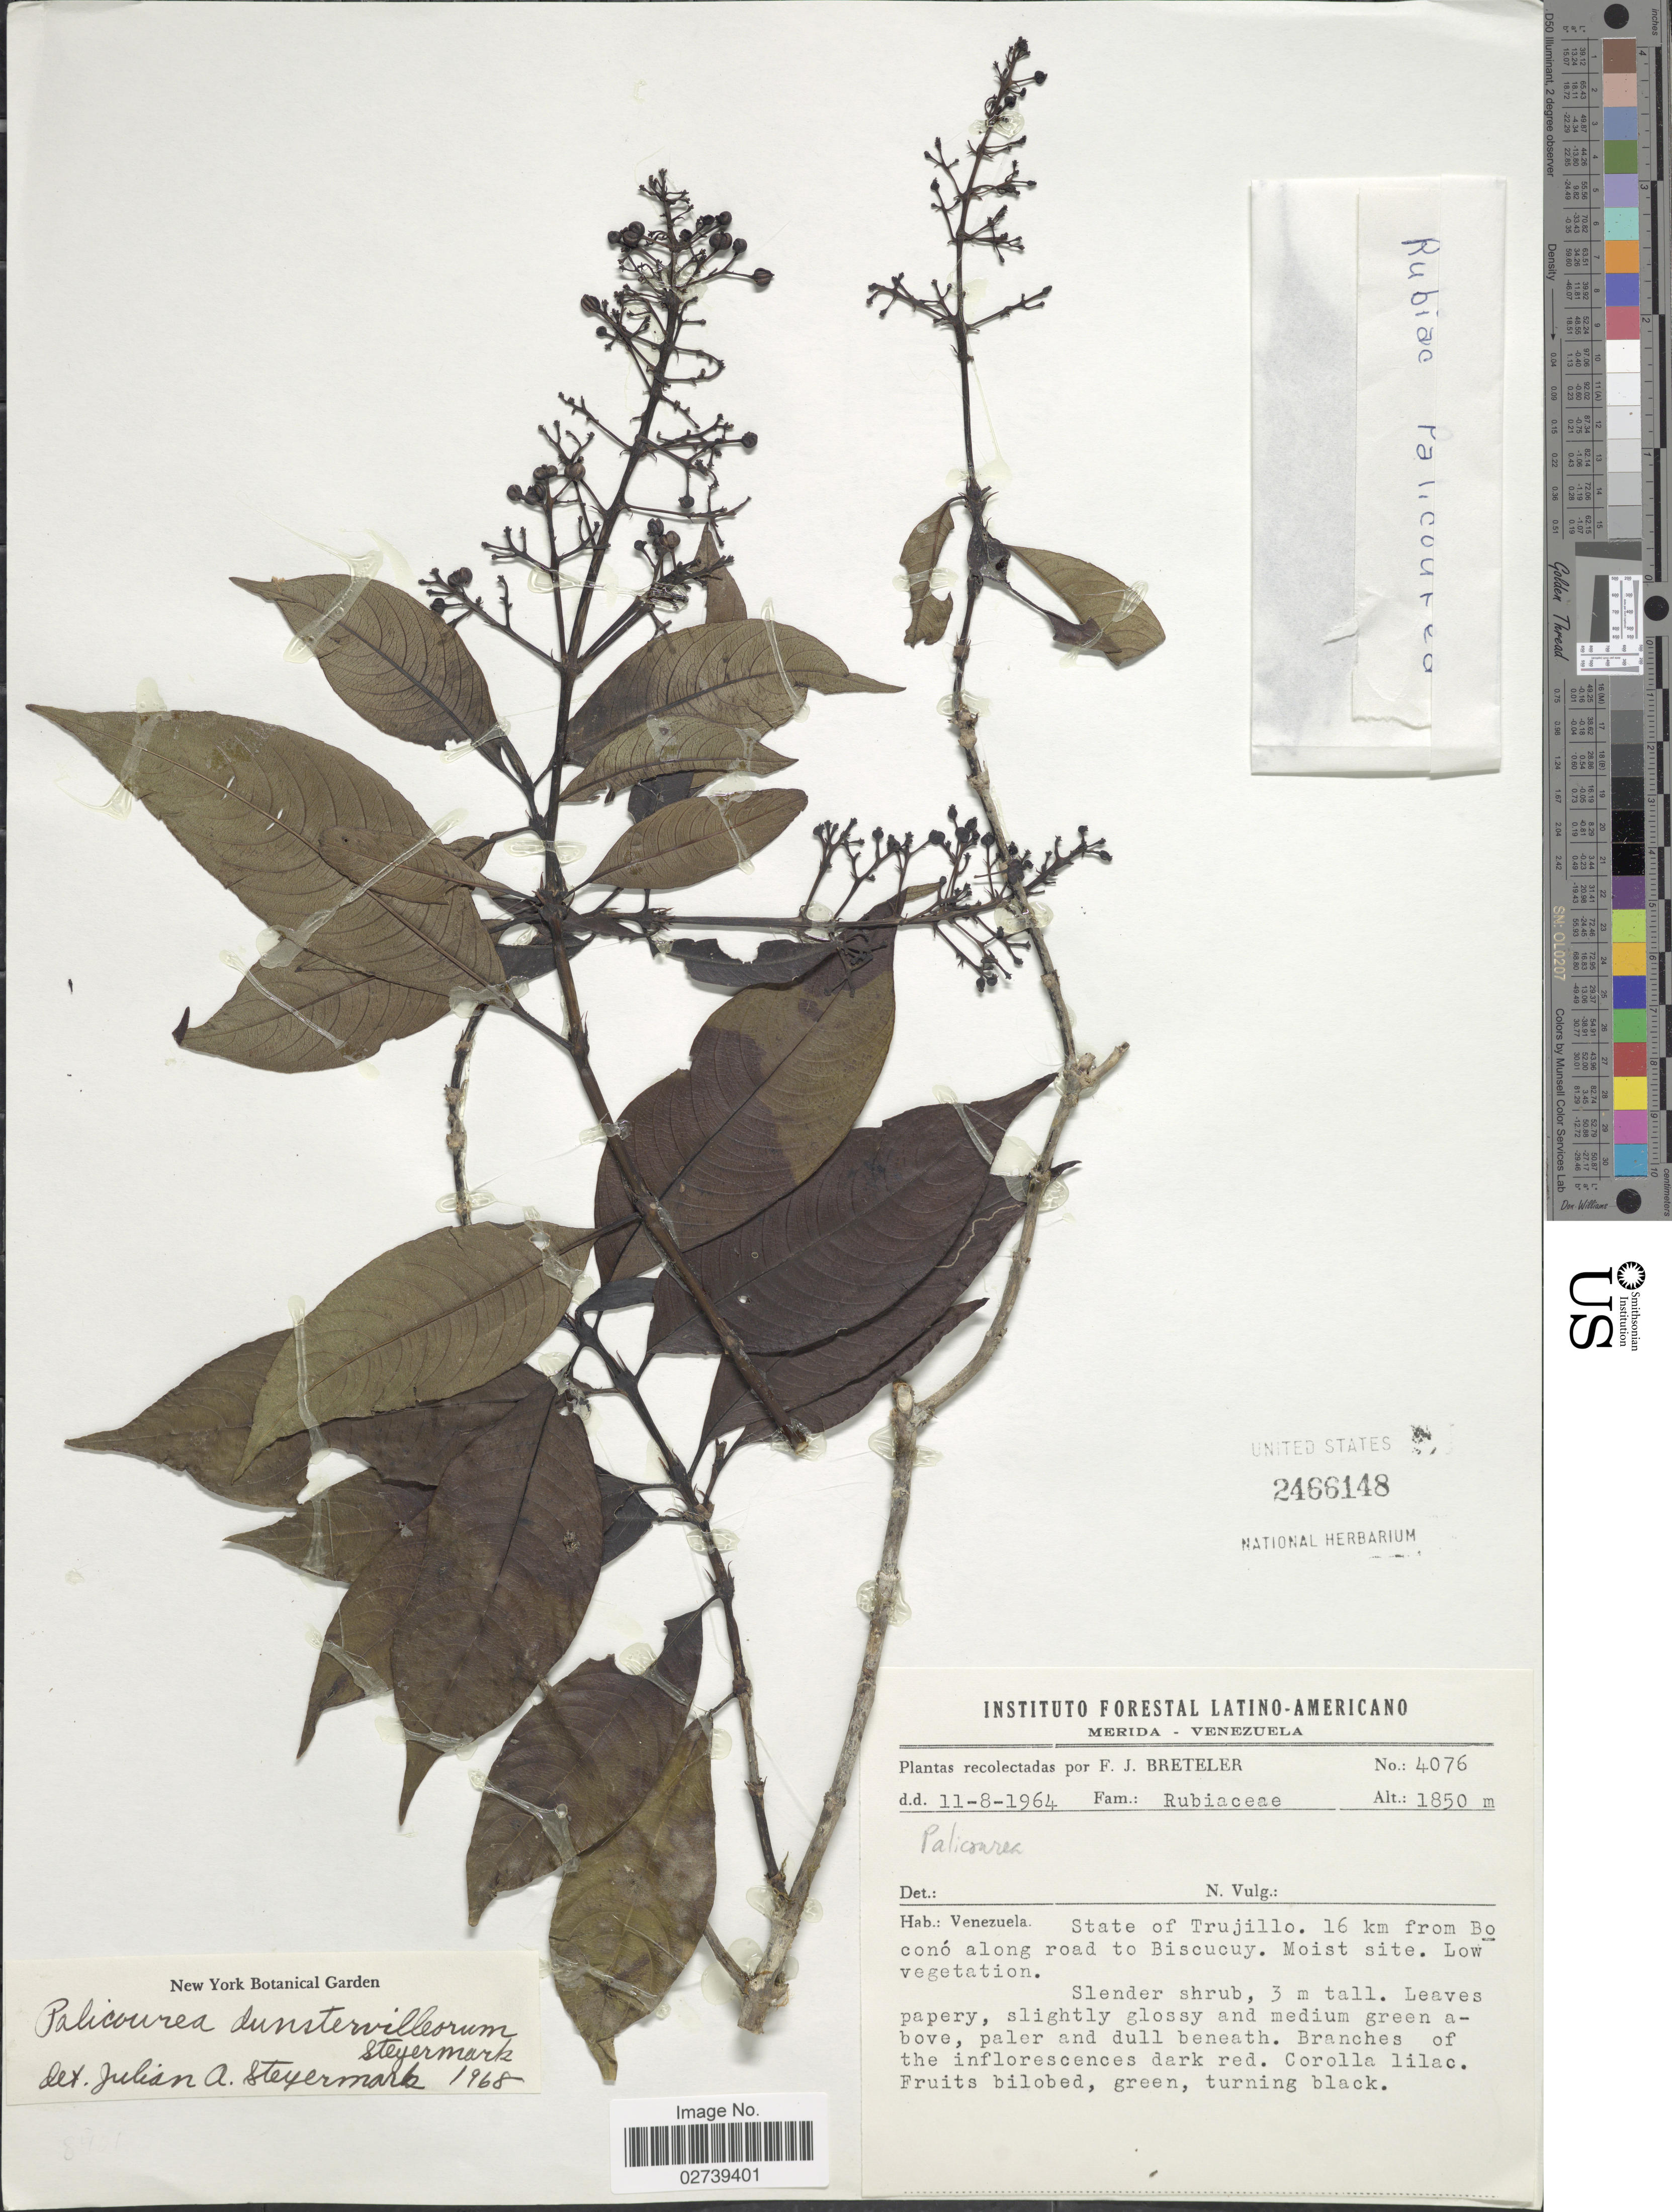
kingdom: Plantae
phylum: Tracheophyta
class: Magnoliopsida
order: Gentianales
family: Rubiaceae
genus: Palicourea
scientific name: Palicourea dunstervilleorum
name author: Steyerm.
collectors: F. J. Breteler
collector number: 4076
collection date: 1964-08-11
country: Venezuela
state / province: Trujillo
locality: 16 km from Bocono along road to Biscucuy, moist site.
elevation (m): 1850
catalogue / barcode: US 2466148